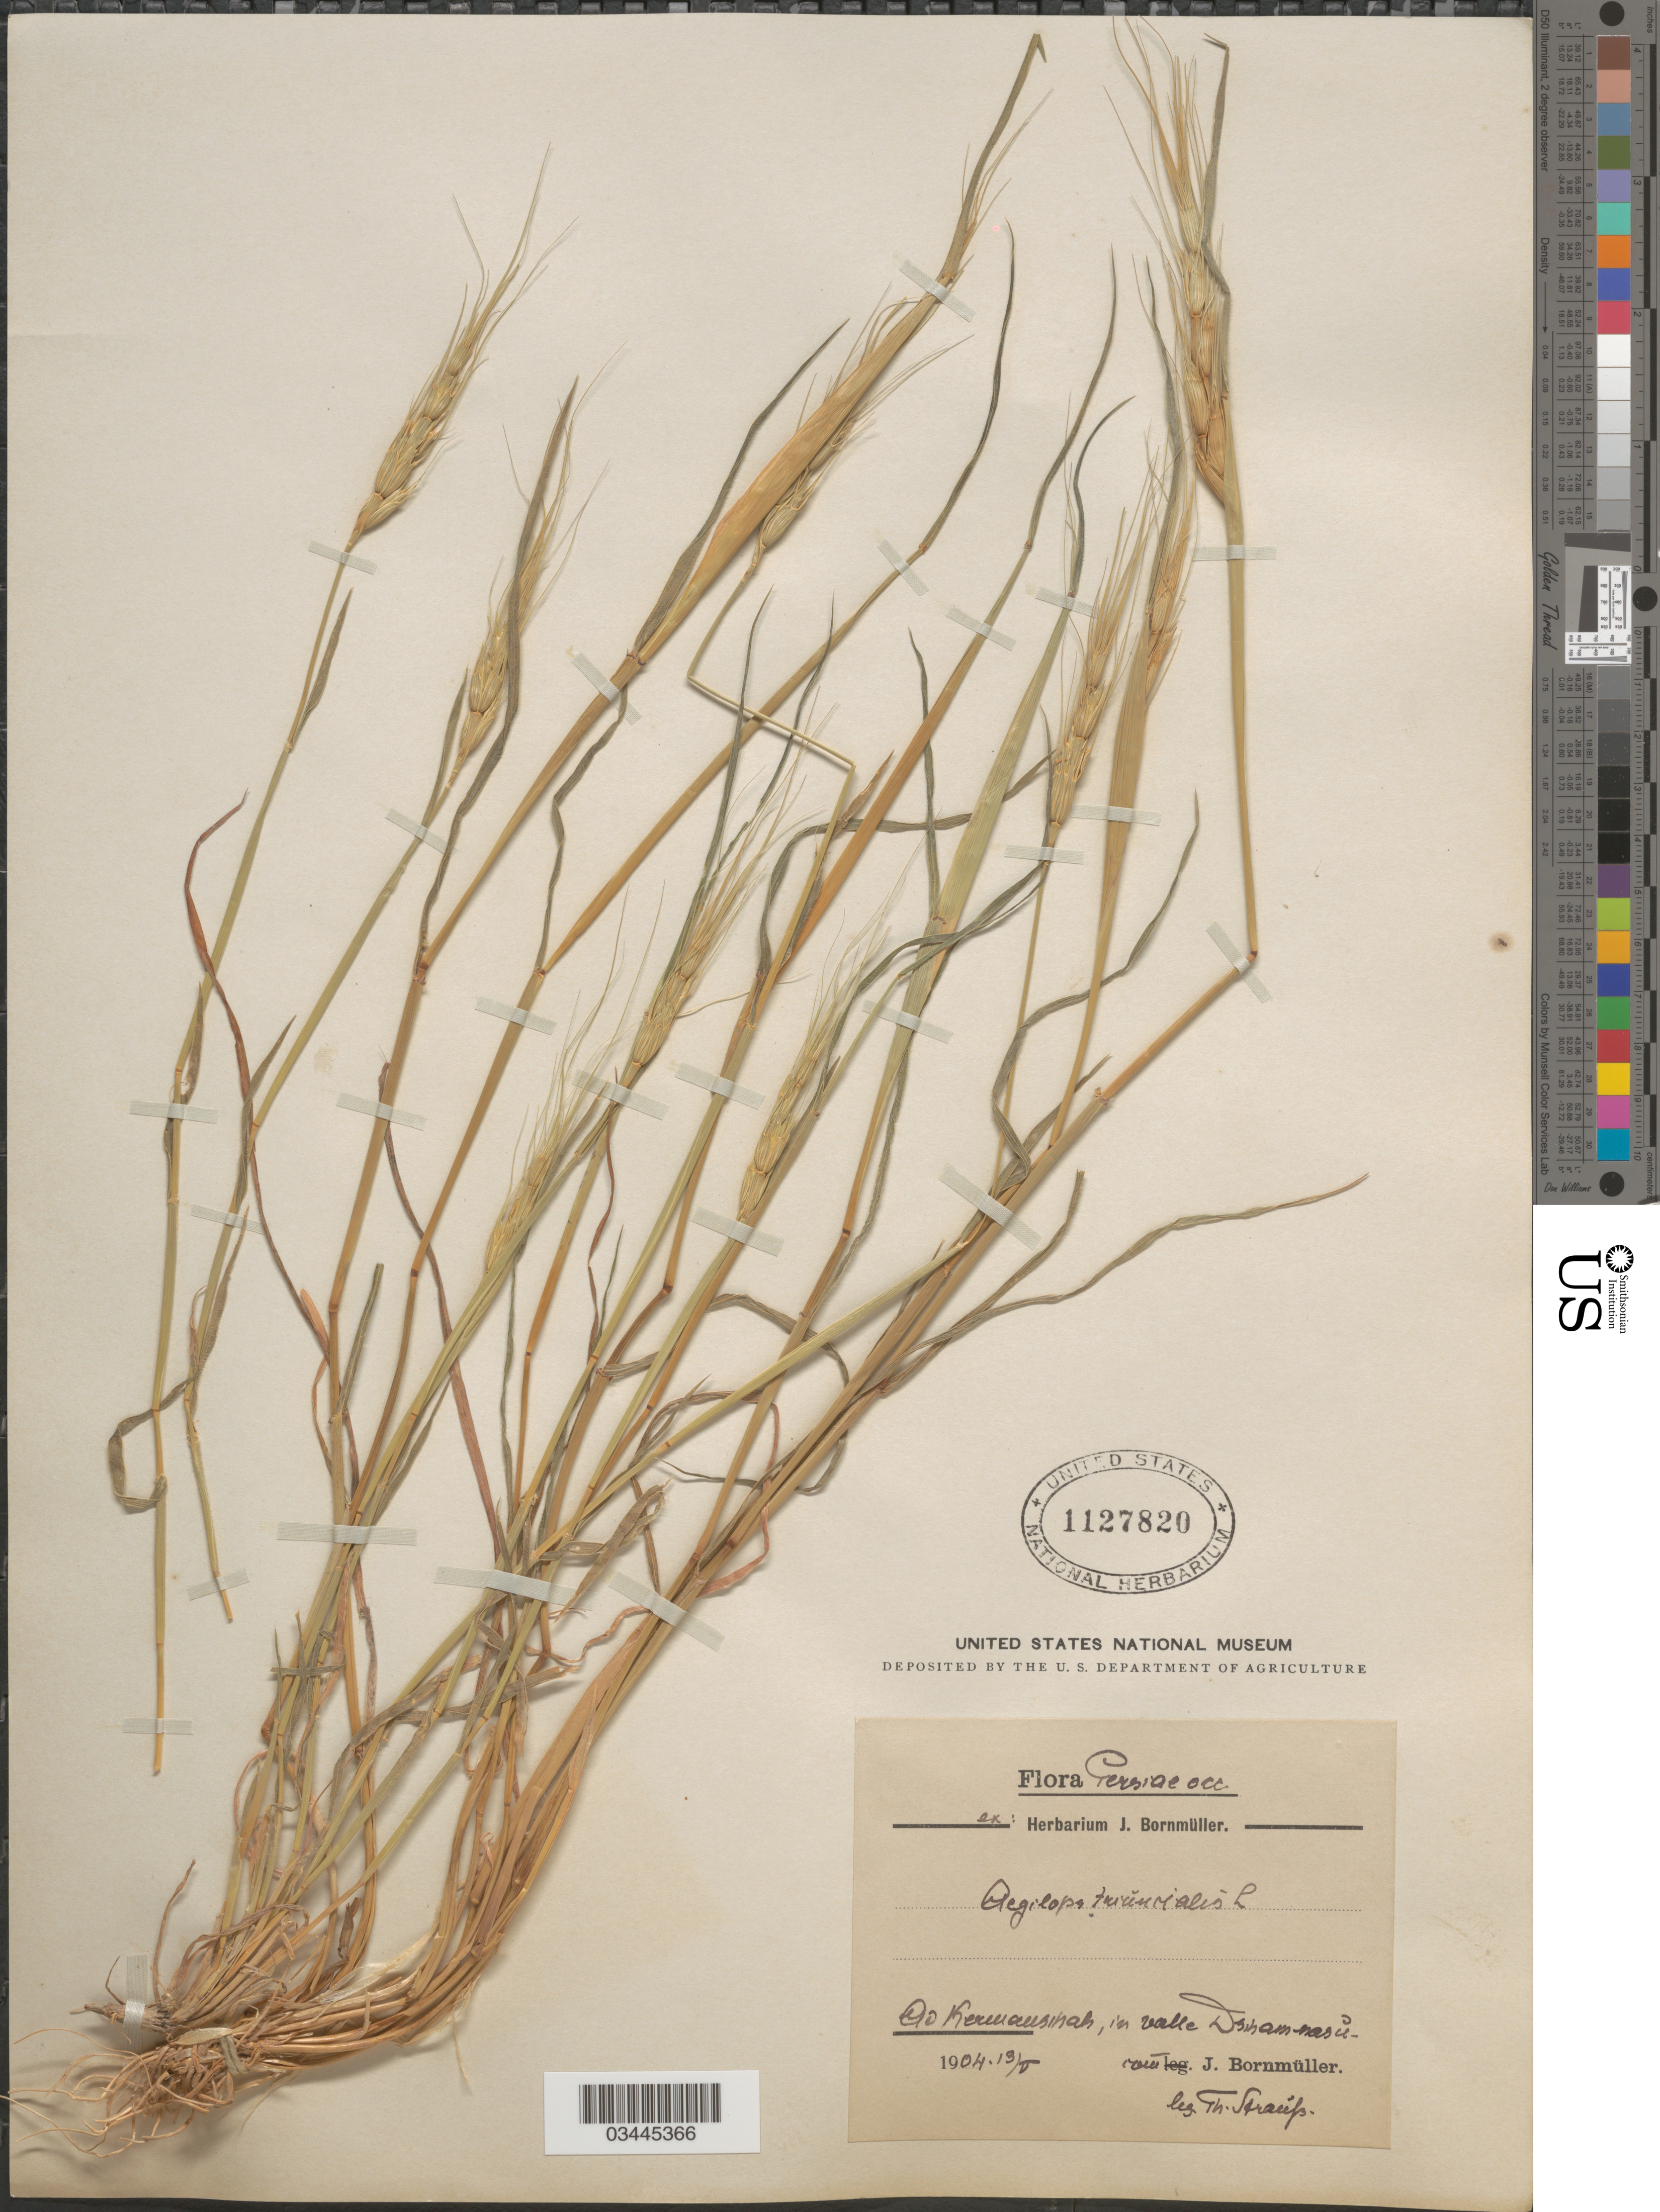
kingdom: Plantae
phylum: Tracheophyta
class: Liliopsida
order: Poales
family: Poaceae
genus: Aegilops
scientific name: Aegilops triuncialis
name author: L.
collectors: T. Strauss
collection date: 1904-05-13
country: Iran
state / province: Kermanshah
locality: Persiae occ. Ad Kermansihah, in valle Dsiham-nasŭ.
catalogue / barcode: US 1127820